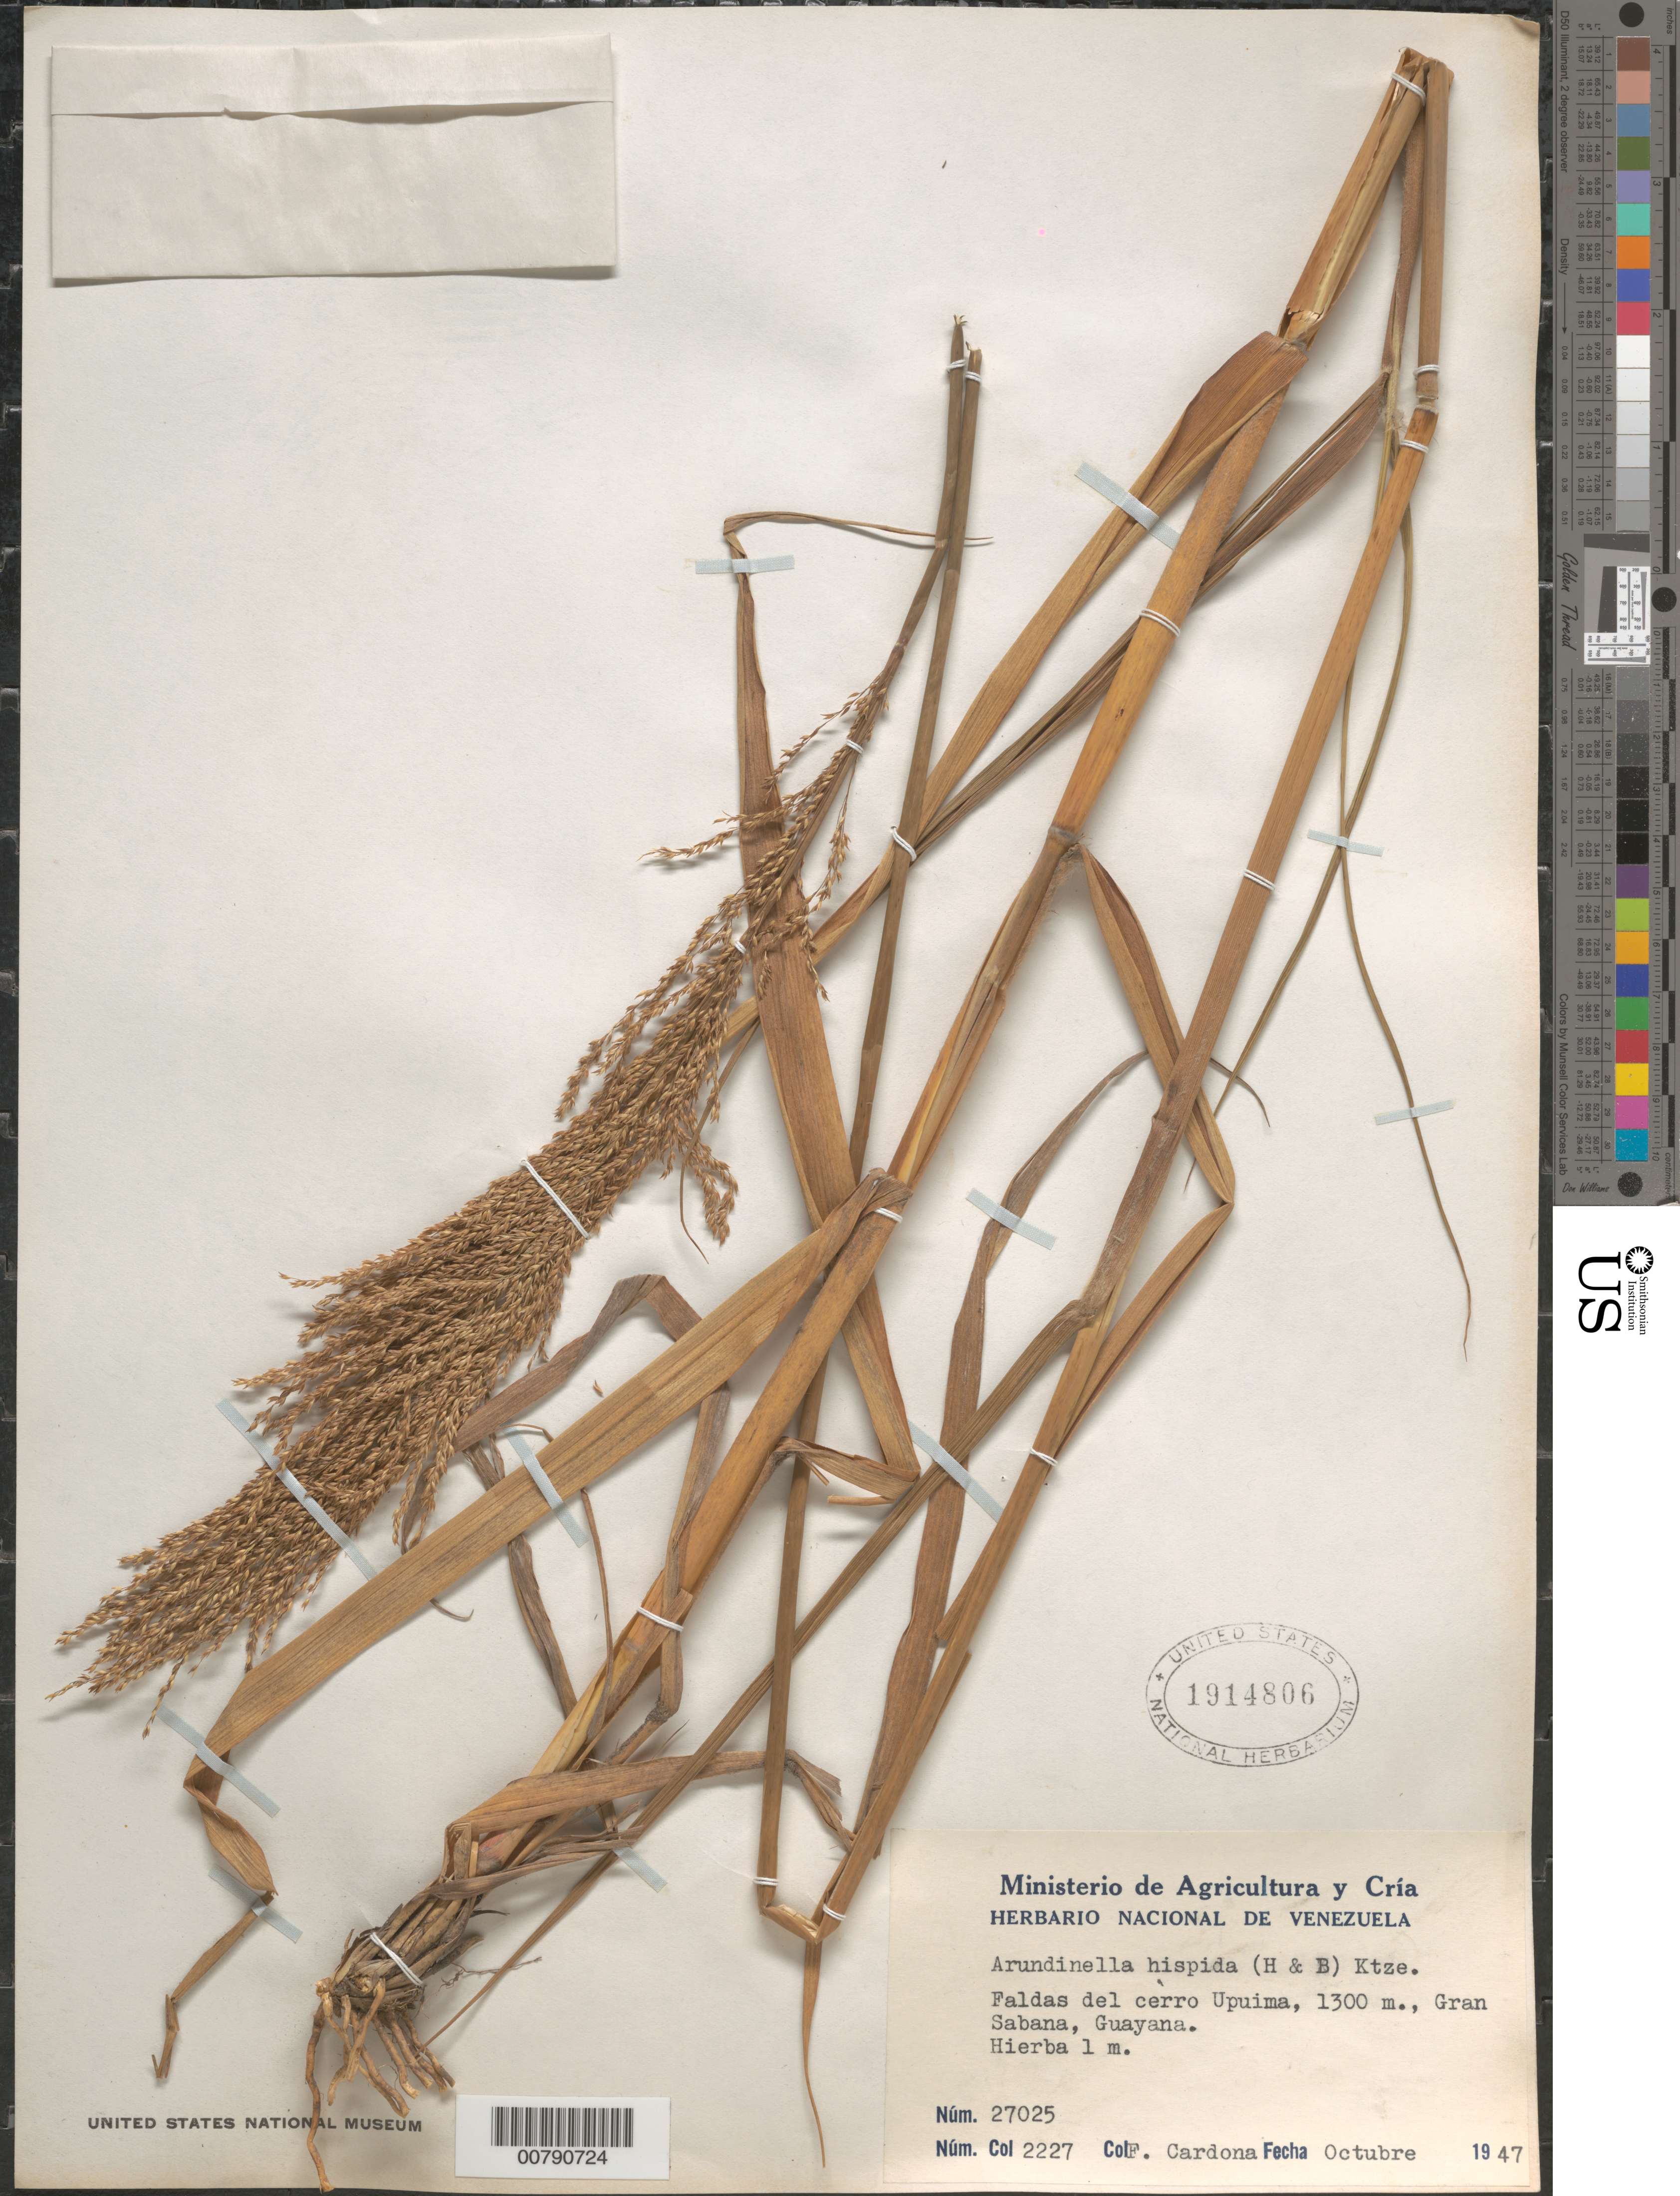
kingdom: Plantae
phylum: Tracheophyta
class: Liliopsida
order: Poales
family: Poaceae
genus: Arundinella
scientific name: Arundinella hispida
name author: (Humb. & Bonpl. ex Willd.) Kuntze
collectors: F. Cardona Puig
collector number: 2227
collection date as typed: Oct-47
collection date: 1947-10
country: Venezuela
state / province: Bolívar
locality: Cerro Upuima, Río Caroní, Guayana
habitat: Faldas del cerro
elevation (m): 1300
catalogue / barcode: US 1914806